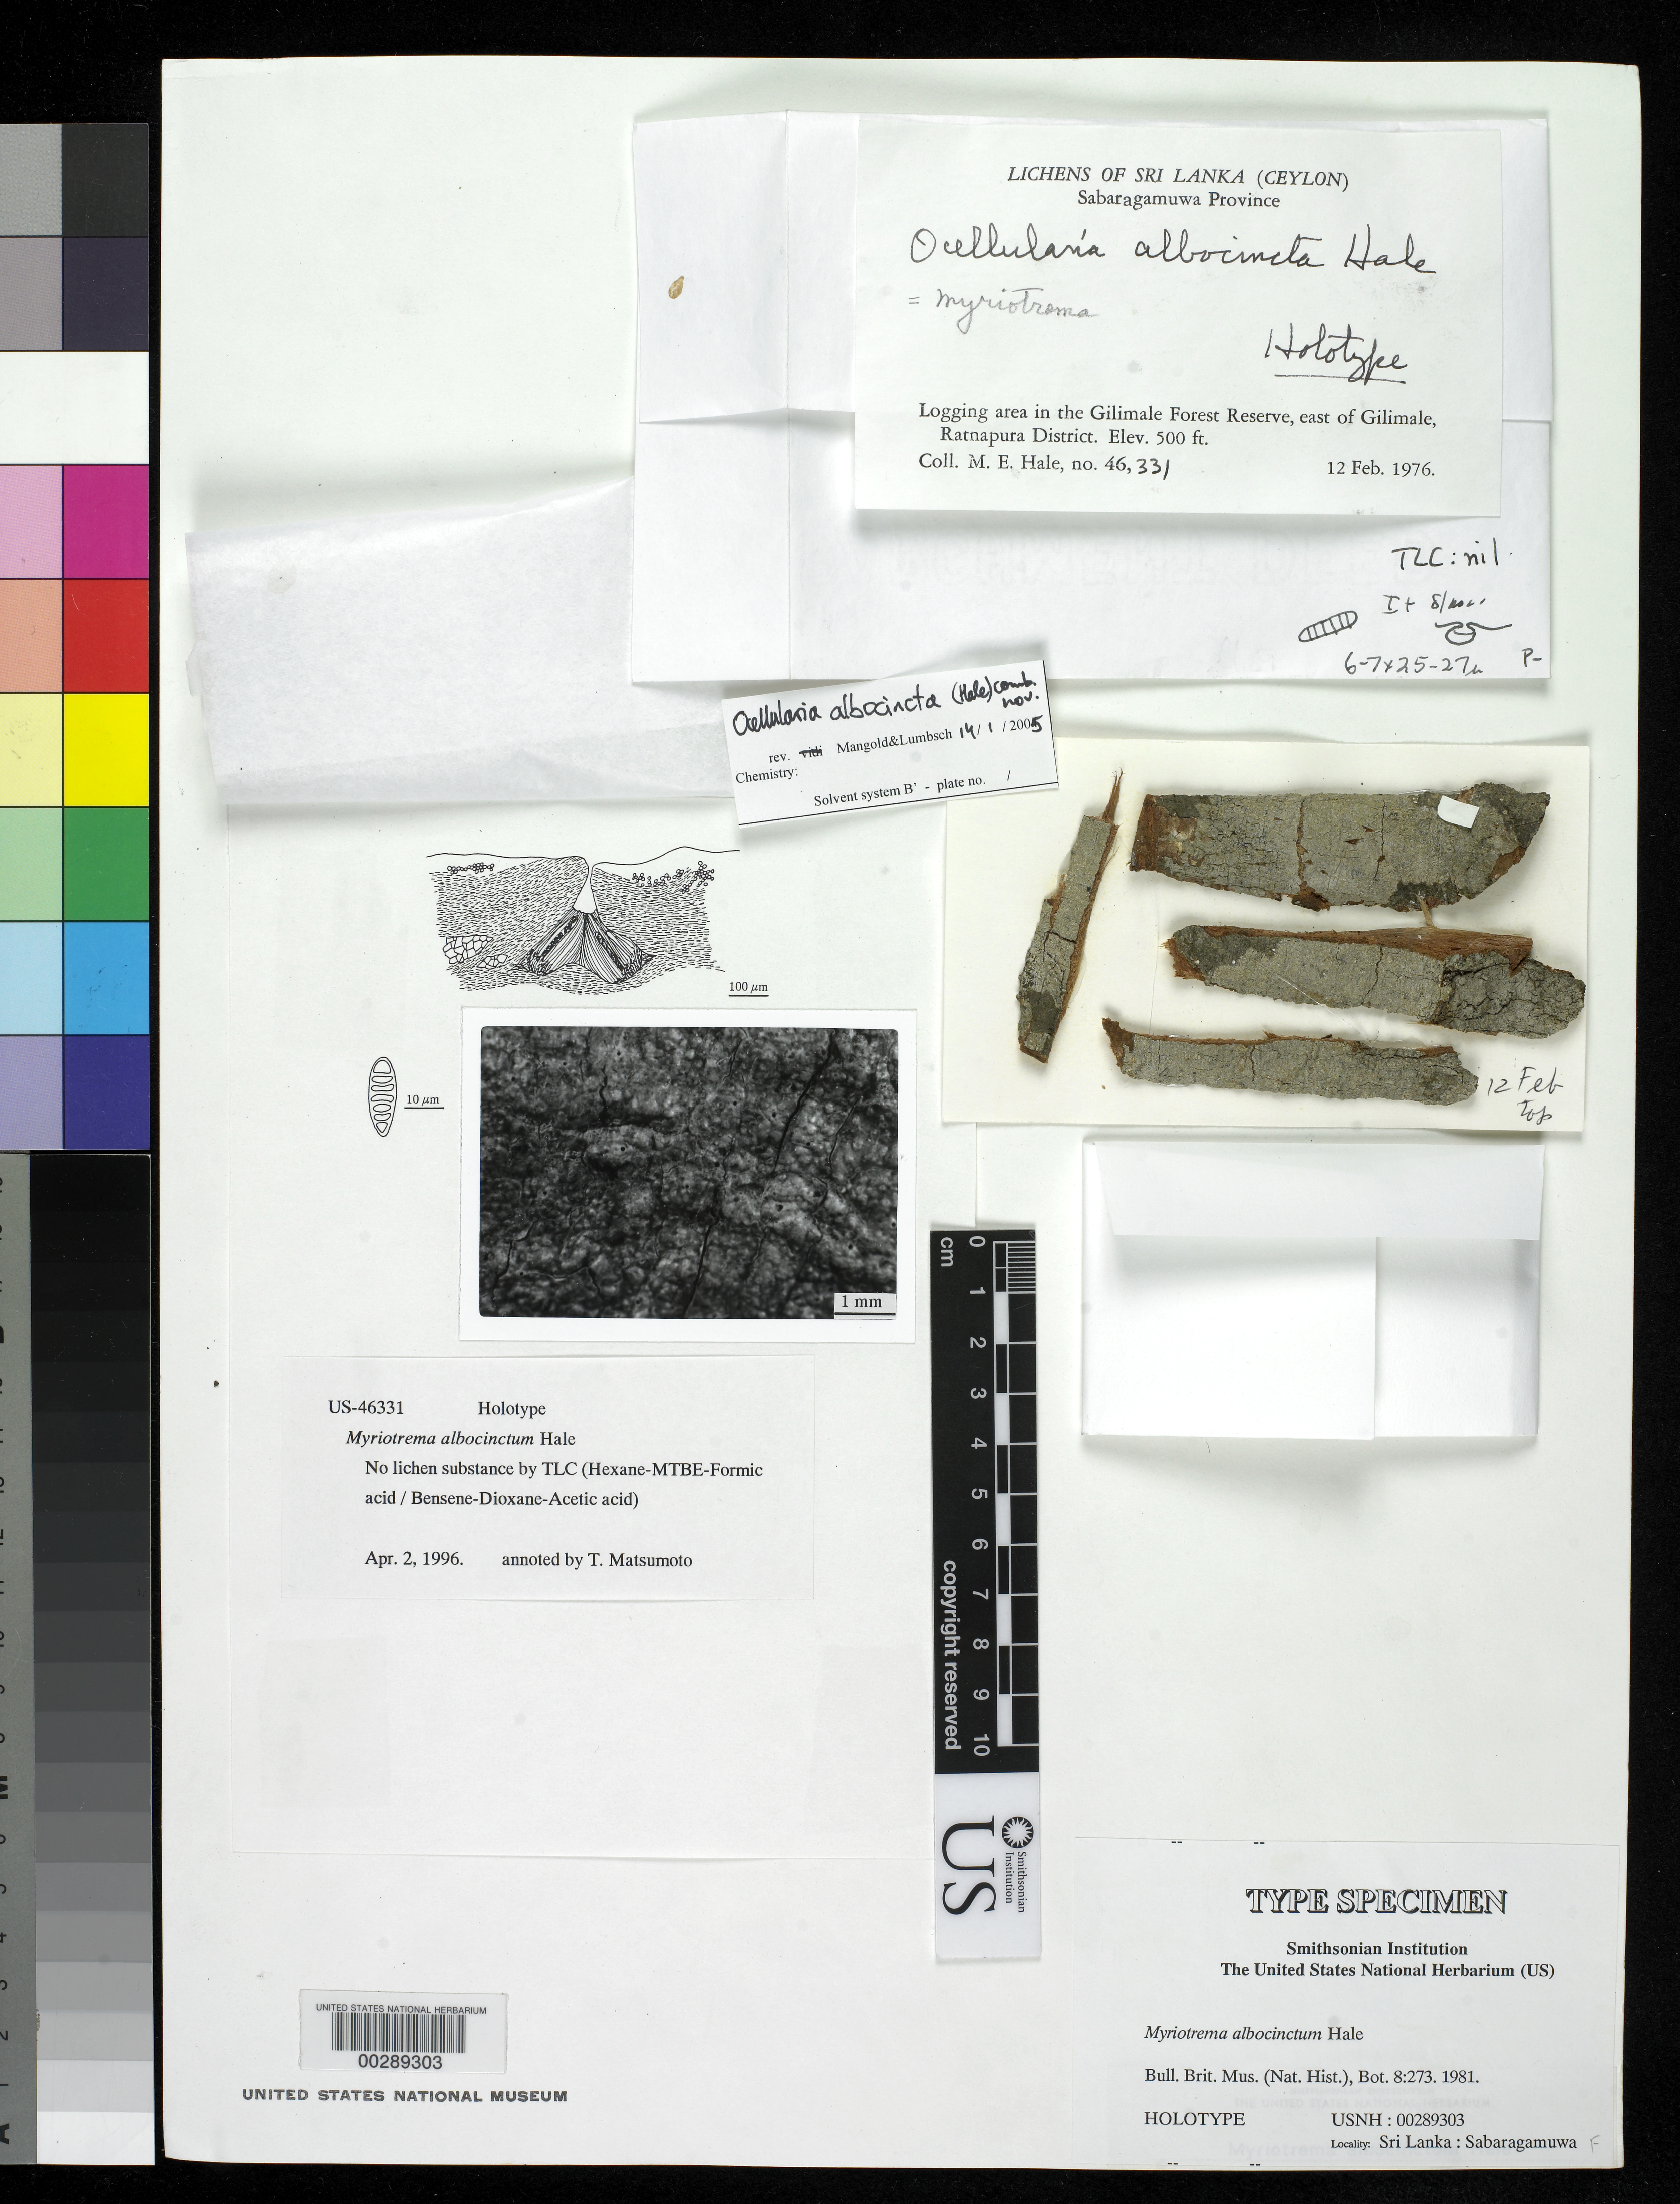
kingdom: Fungi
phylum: Ascomycota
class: Lecanoromycetes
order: Ostropales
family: Graphidaceae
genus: Myriotrema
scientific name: Myriotrema albocinctum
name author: Hale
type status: Holotype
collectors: M. Hale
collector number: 46331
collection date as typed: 12 Feb 1976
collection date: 1976-02-12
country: Sri Lanka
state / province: Sabaragamuwa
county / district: Ratnapura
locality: Logging area in Gillimare Forest Reserve, E of Gilimale.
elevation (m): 500